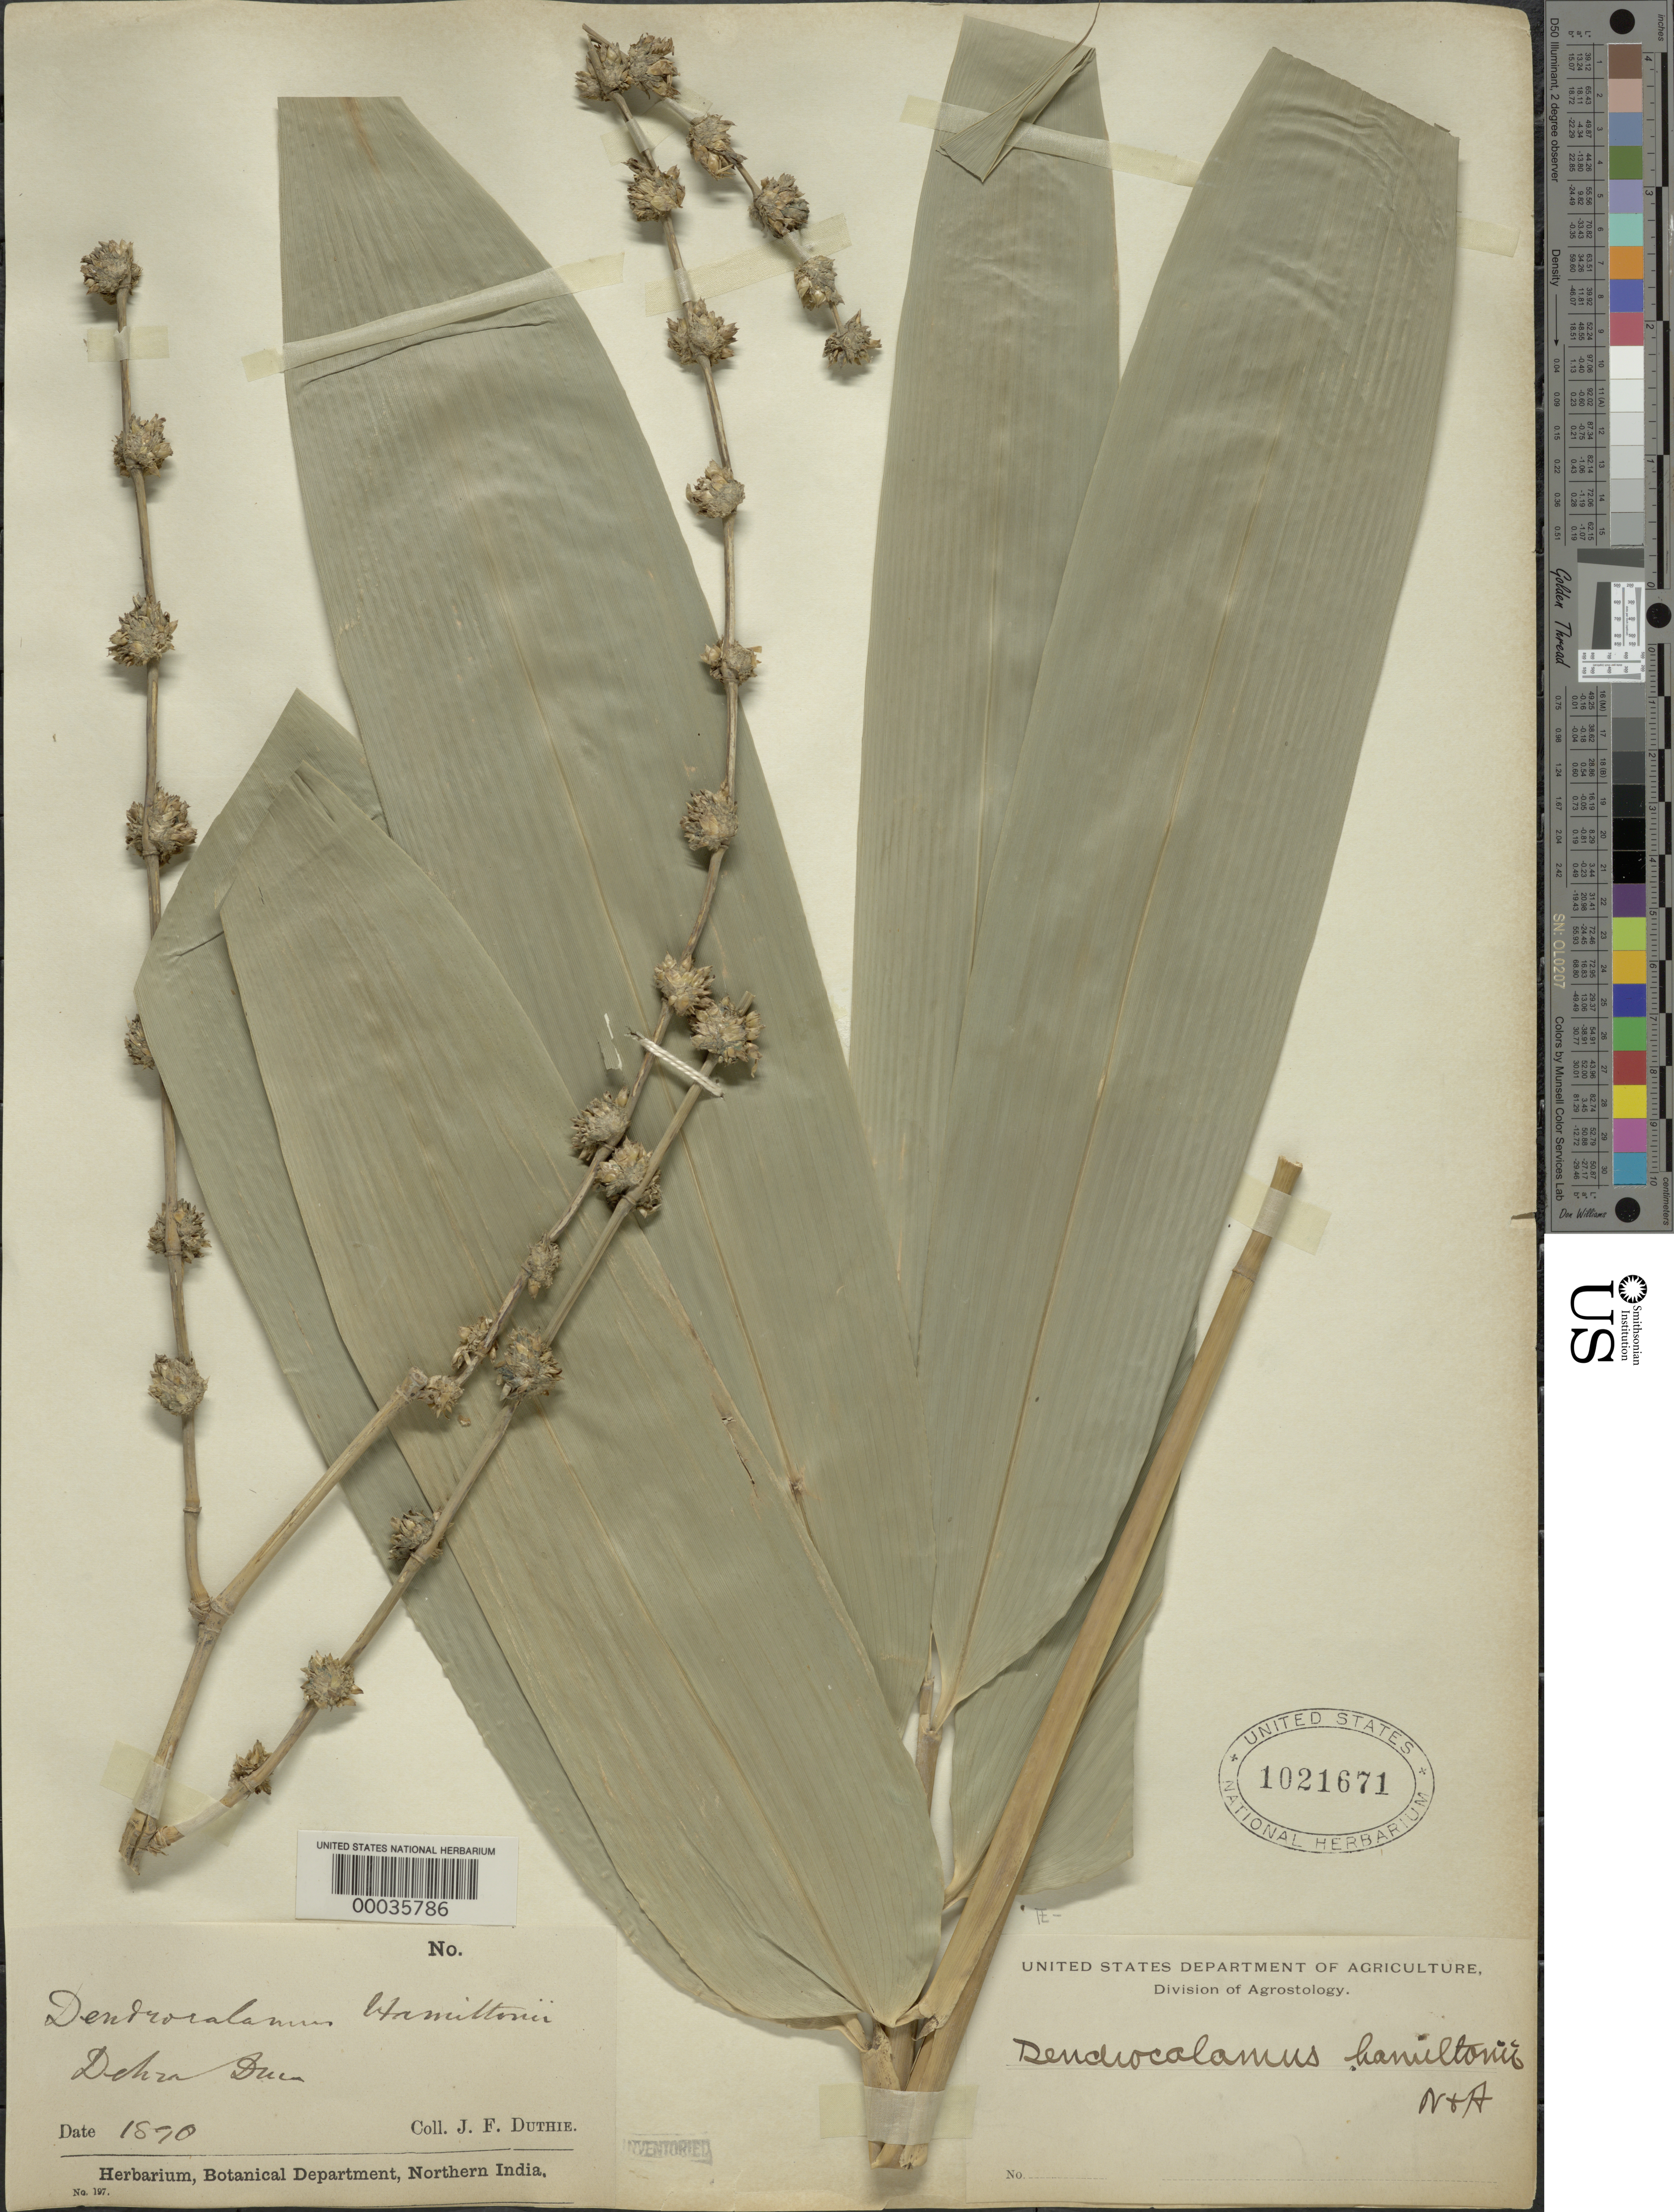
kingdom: Plantae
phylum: Tracheophyta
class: Liliopsida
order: Poales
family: Poaceae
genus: Dendrocalamus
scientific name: Dendrocalamus hamiltonii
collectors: J. F. Duthie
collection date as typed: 1870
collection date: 1870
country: India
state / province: Uttar Pradesh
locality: Dehra dun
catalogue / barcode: US 1021671